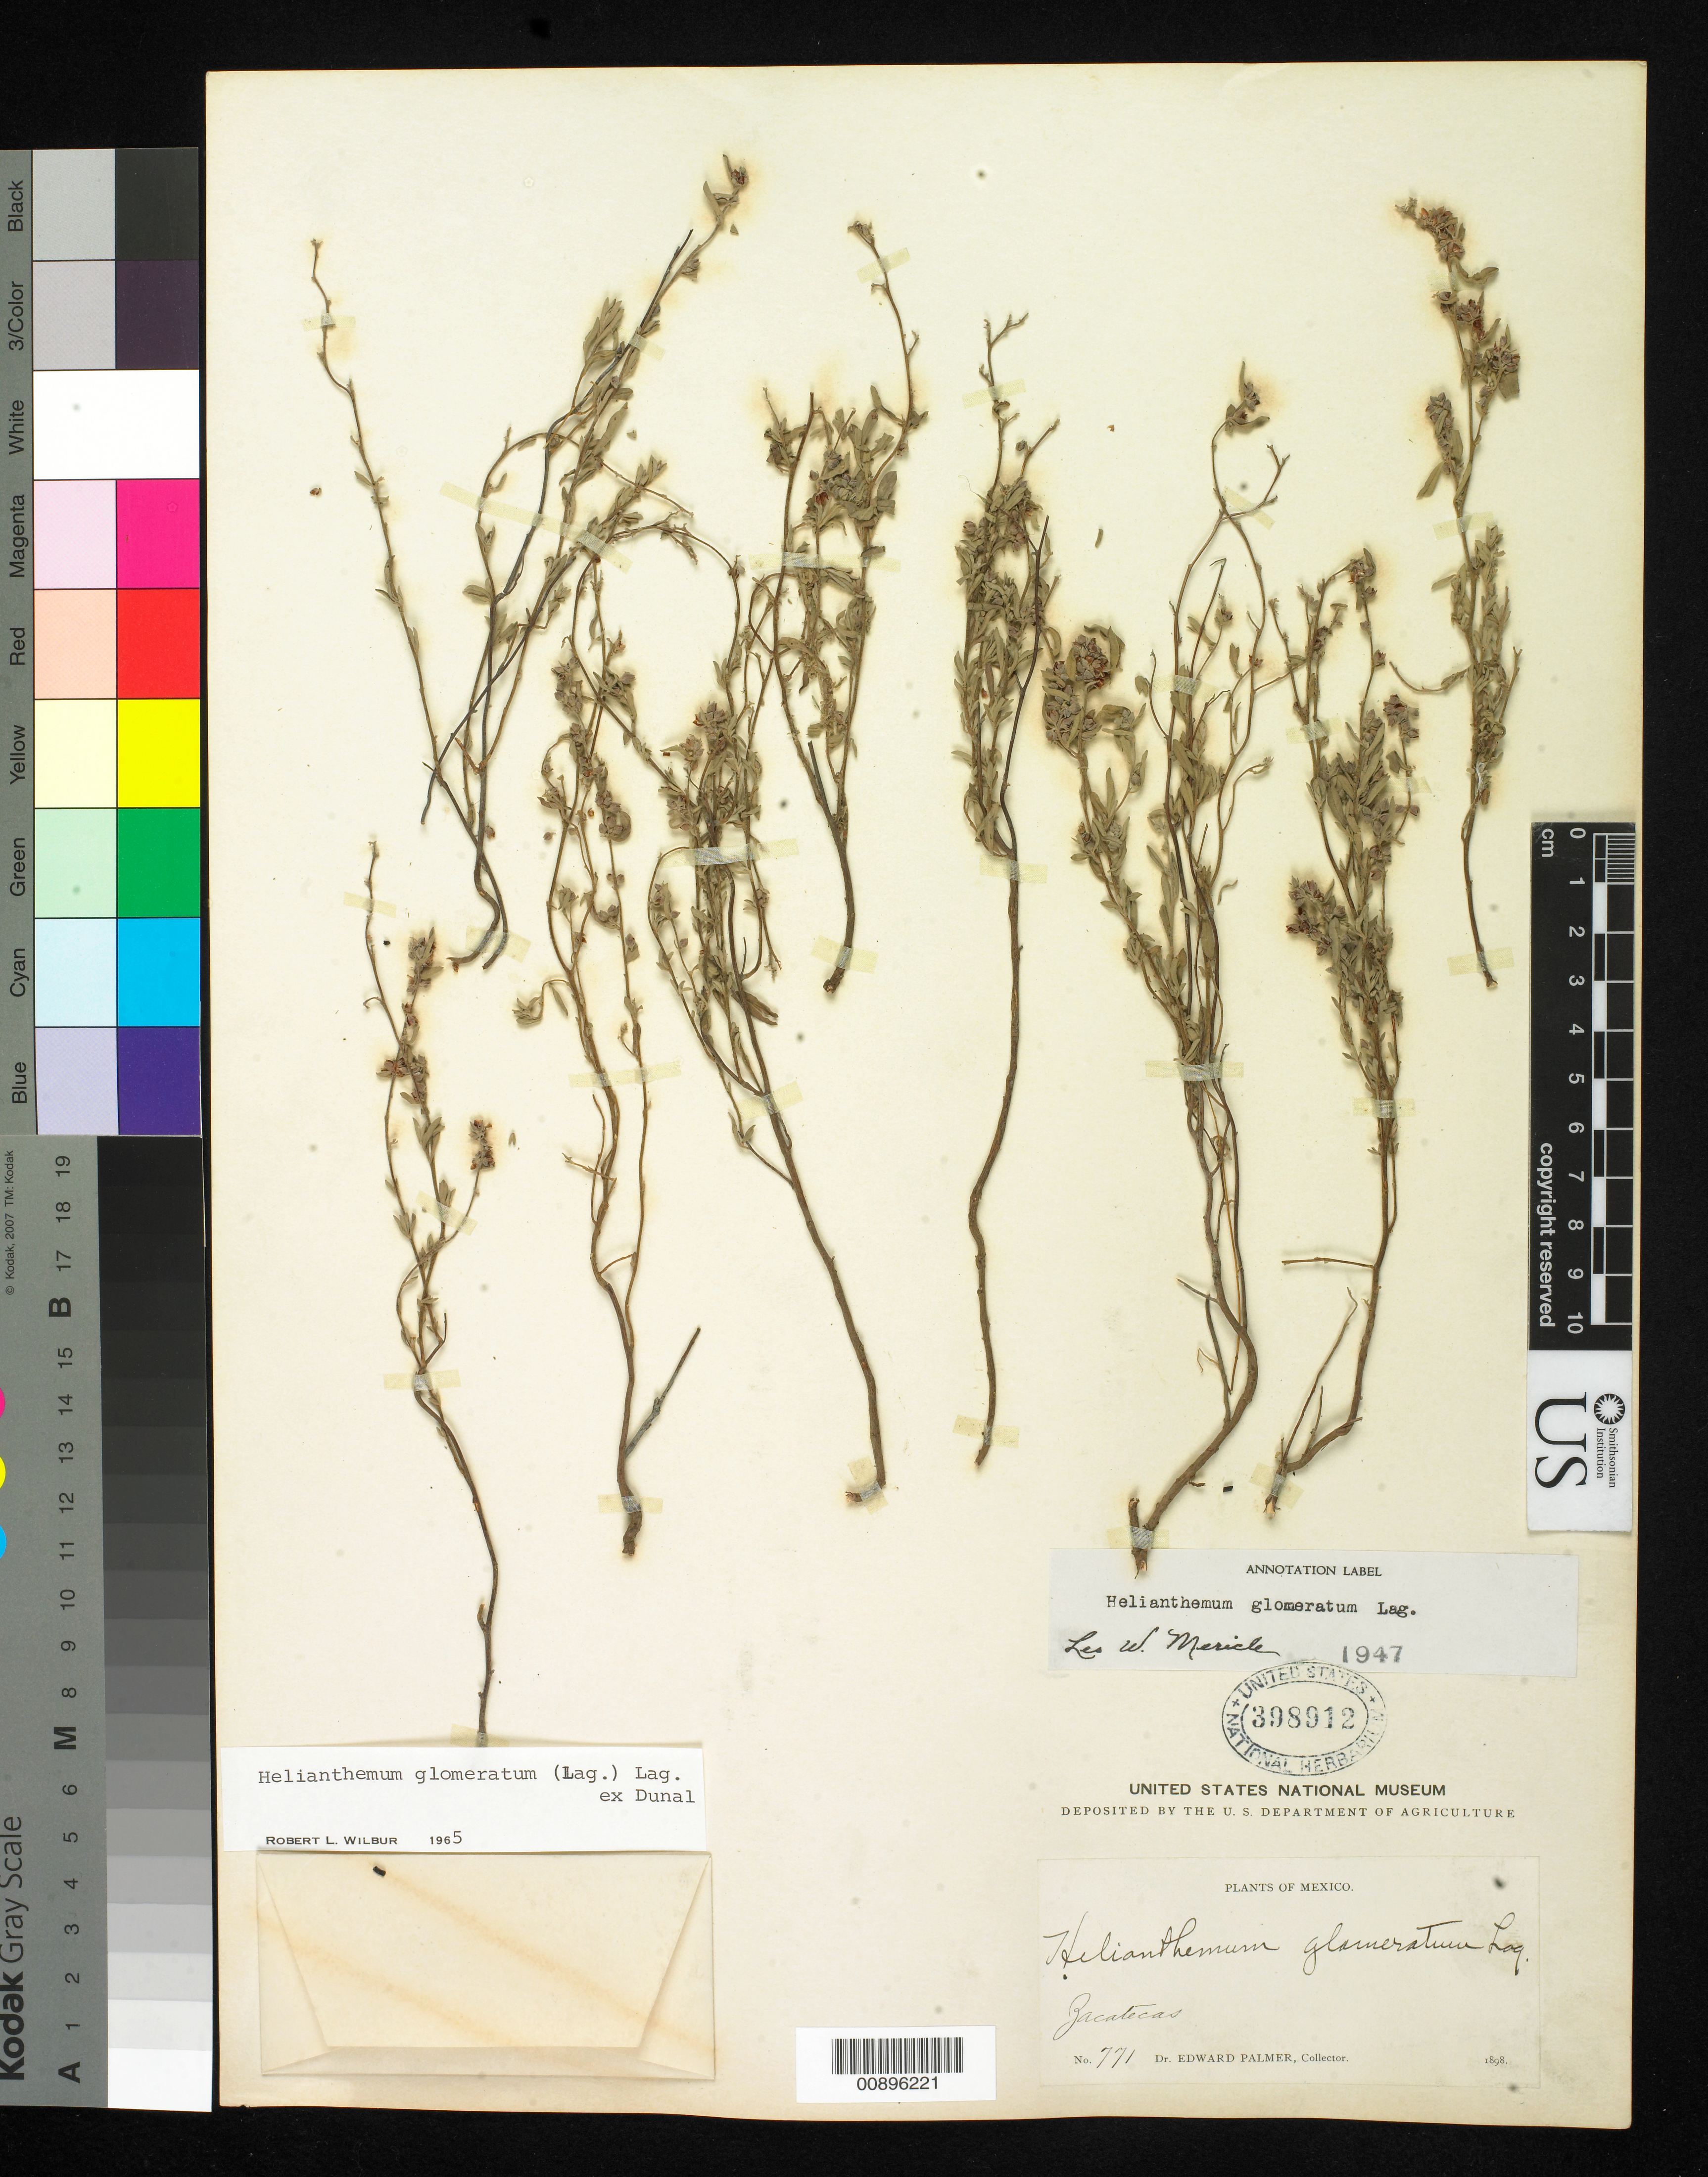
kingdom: Plantae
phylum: Tracheophyta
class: Magnoliopsida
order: Malvales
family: Cistaceae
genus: Helianthemum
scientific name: Helianthemum glomeratum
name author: (Lag.) Lag. ex Dunal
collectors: E. Palmer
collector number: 771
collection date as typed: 1898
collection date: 1898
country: Mexico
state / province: Zacatecas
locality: Zacatecas.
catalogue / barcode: US 398912